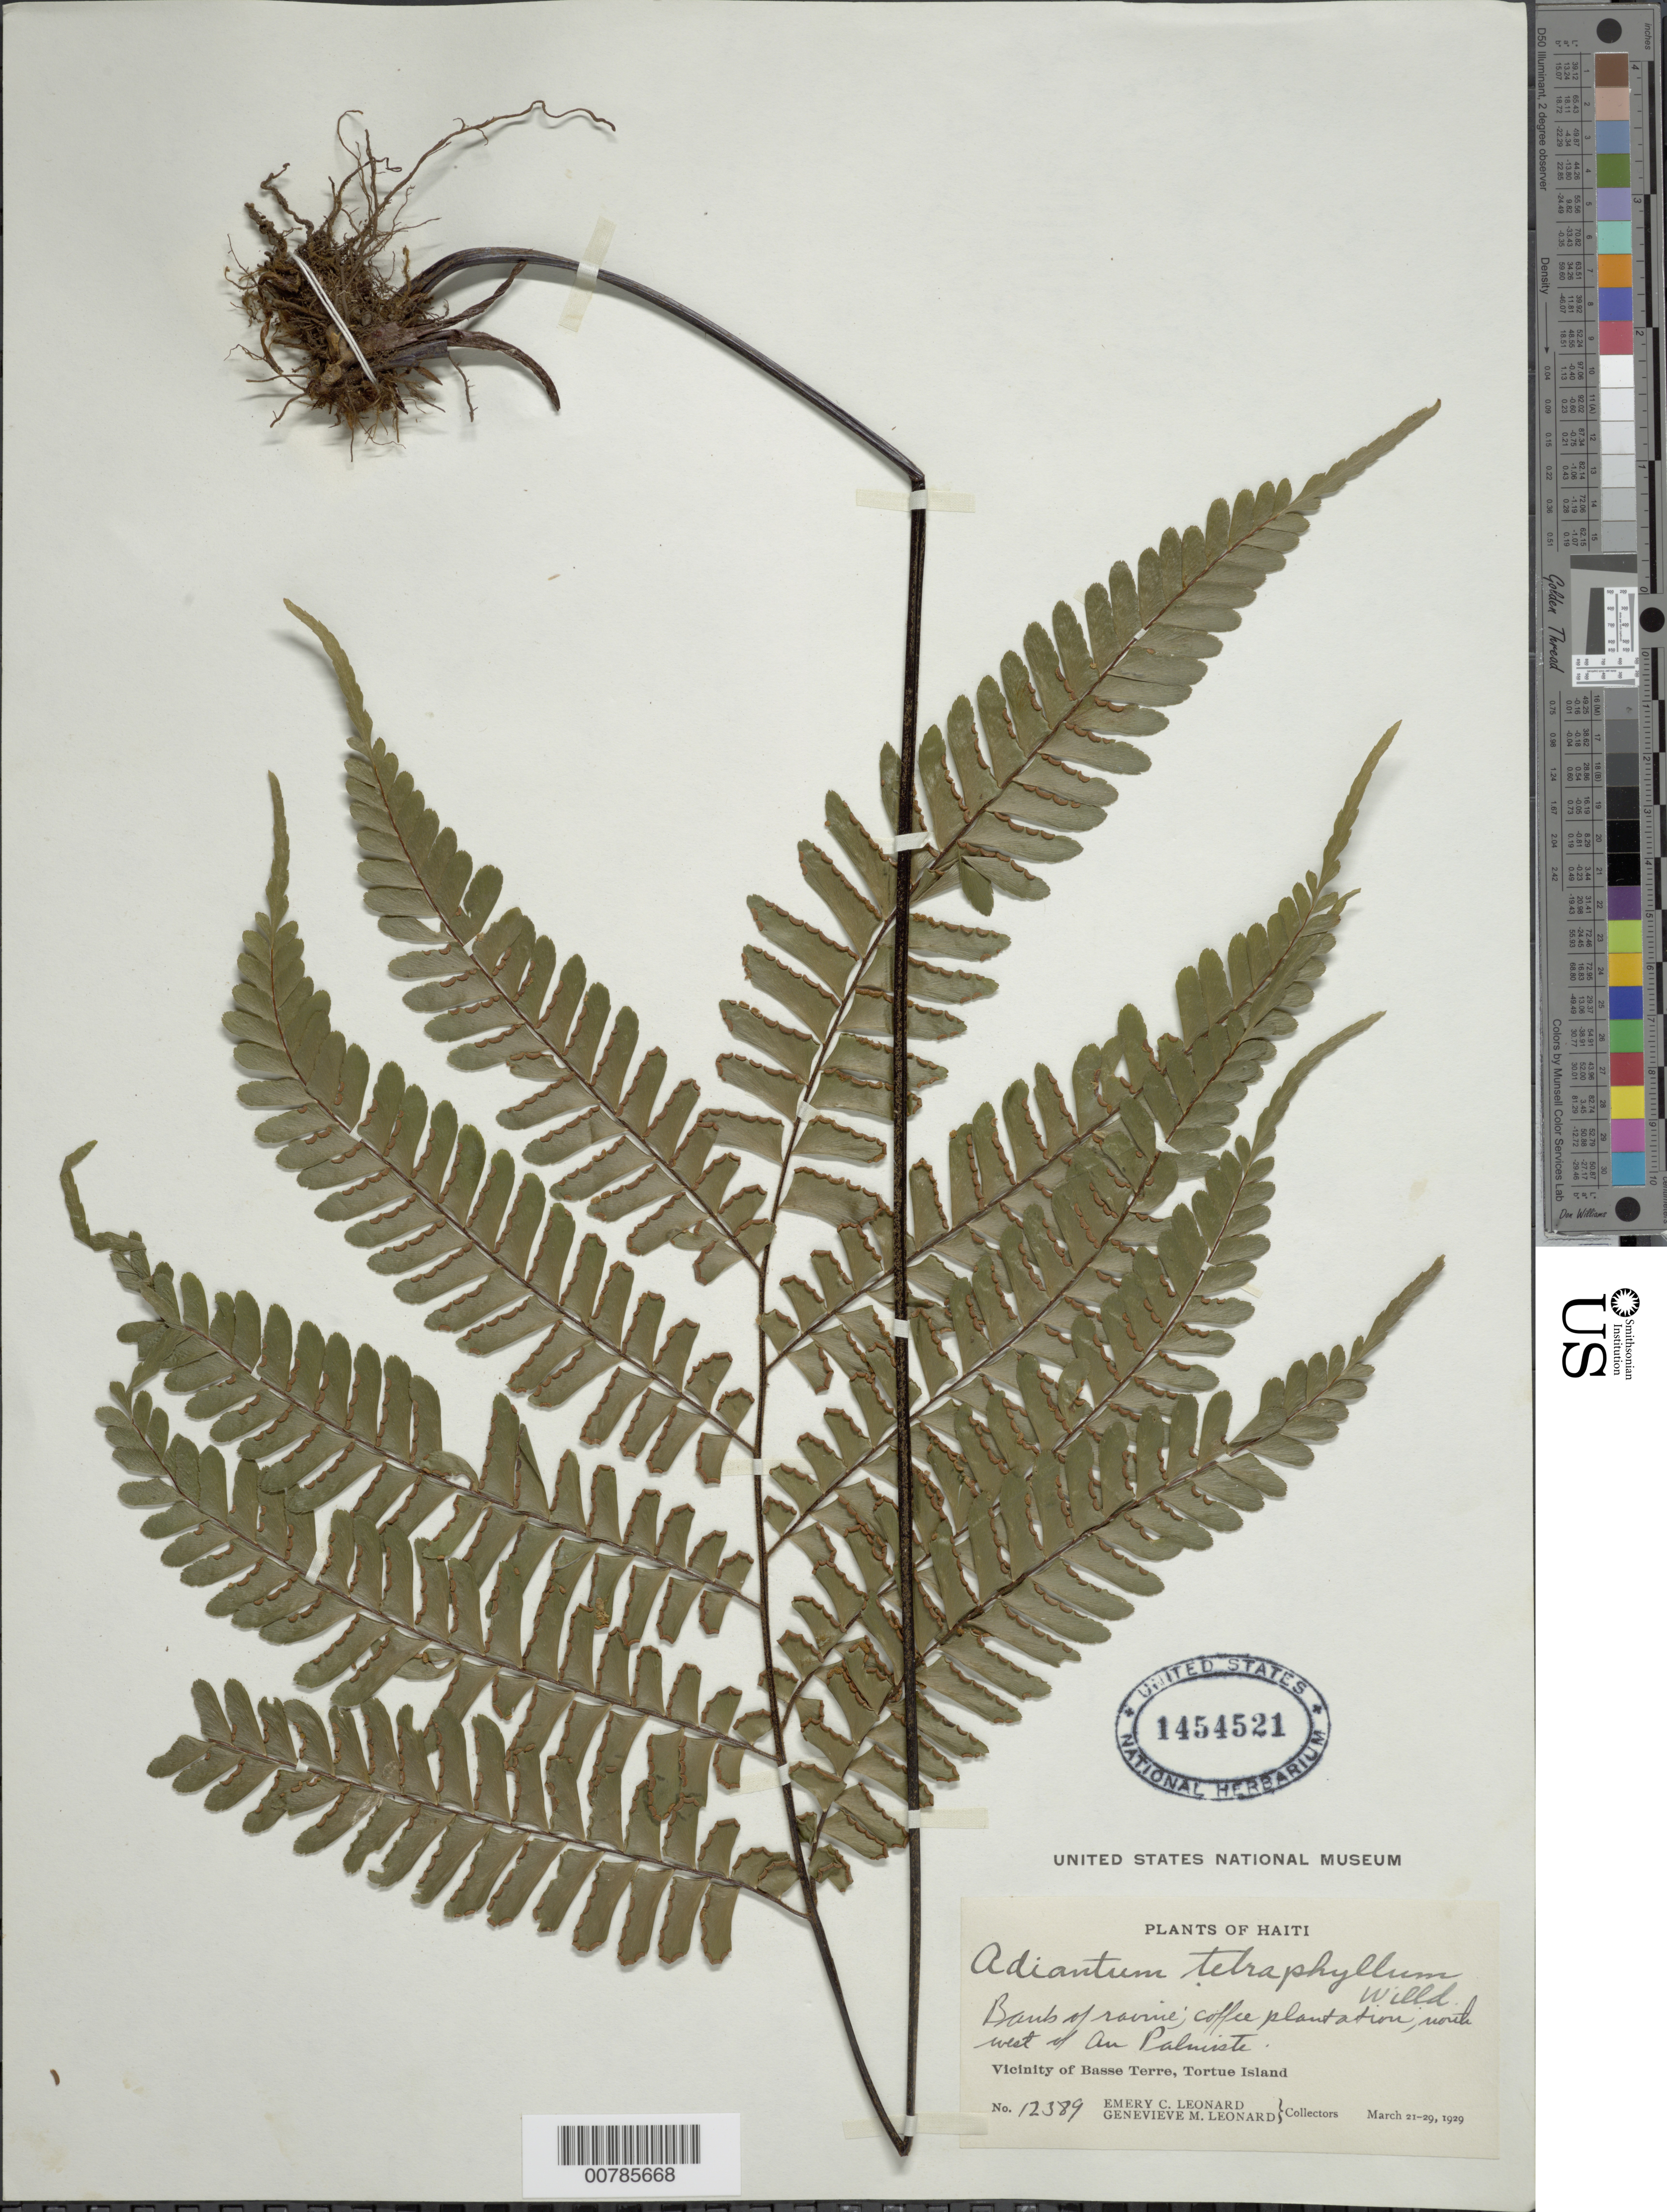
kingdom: Plantae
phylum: Tracheophyta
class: Polypodiopsida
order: Polypodiales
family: Pteridaceae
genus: Adiantum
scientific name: Adiantum tetraphyllum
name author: Humb. & Bonpl. ex Willd.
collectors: E. C. Leonard & G. M. Leonard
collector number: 12389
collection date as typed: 21 Mar 1929 29 Mar 1929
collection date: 1929-03-21/1929-03-29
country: Haiti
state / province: Nord-Óuest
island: Île de la Tortue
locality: Basse Terre, Tortue Island, NW of Au Paluisste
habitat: Coffee plantation, bank of ravine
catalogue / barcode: US 1454521